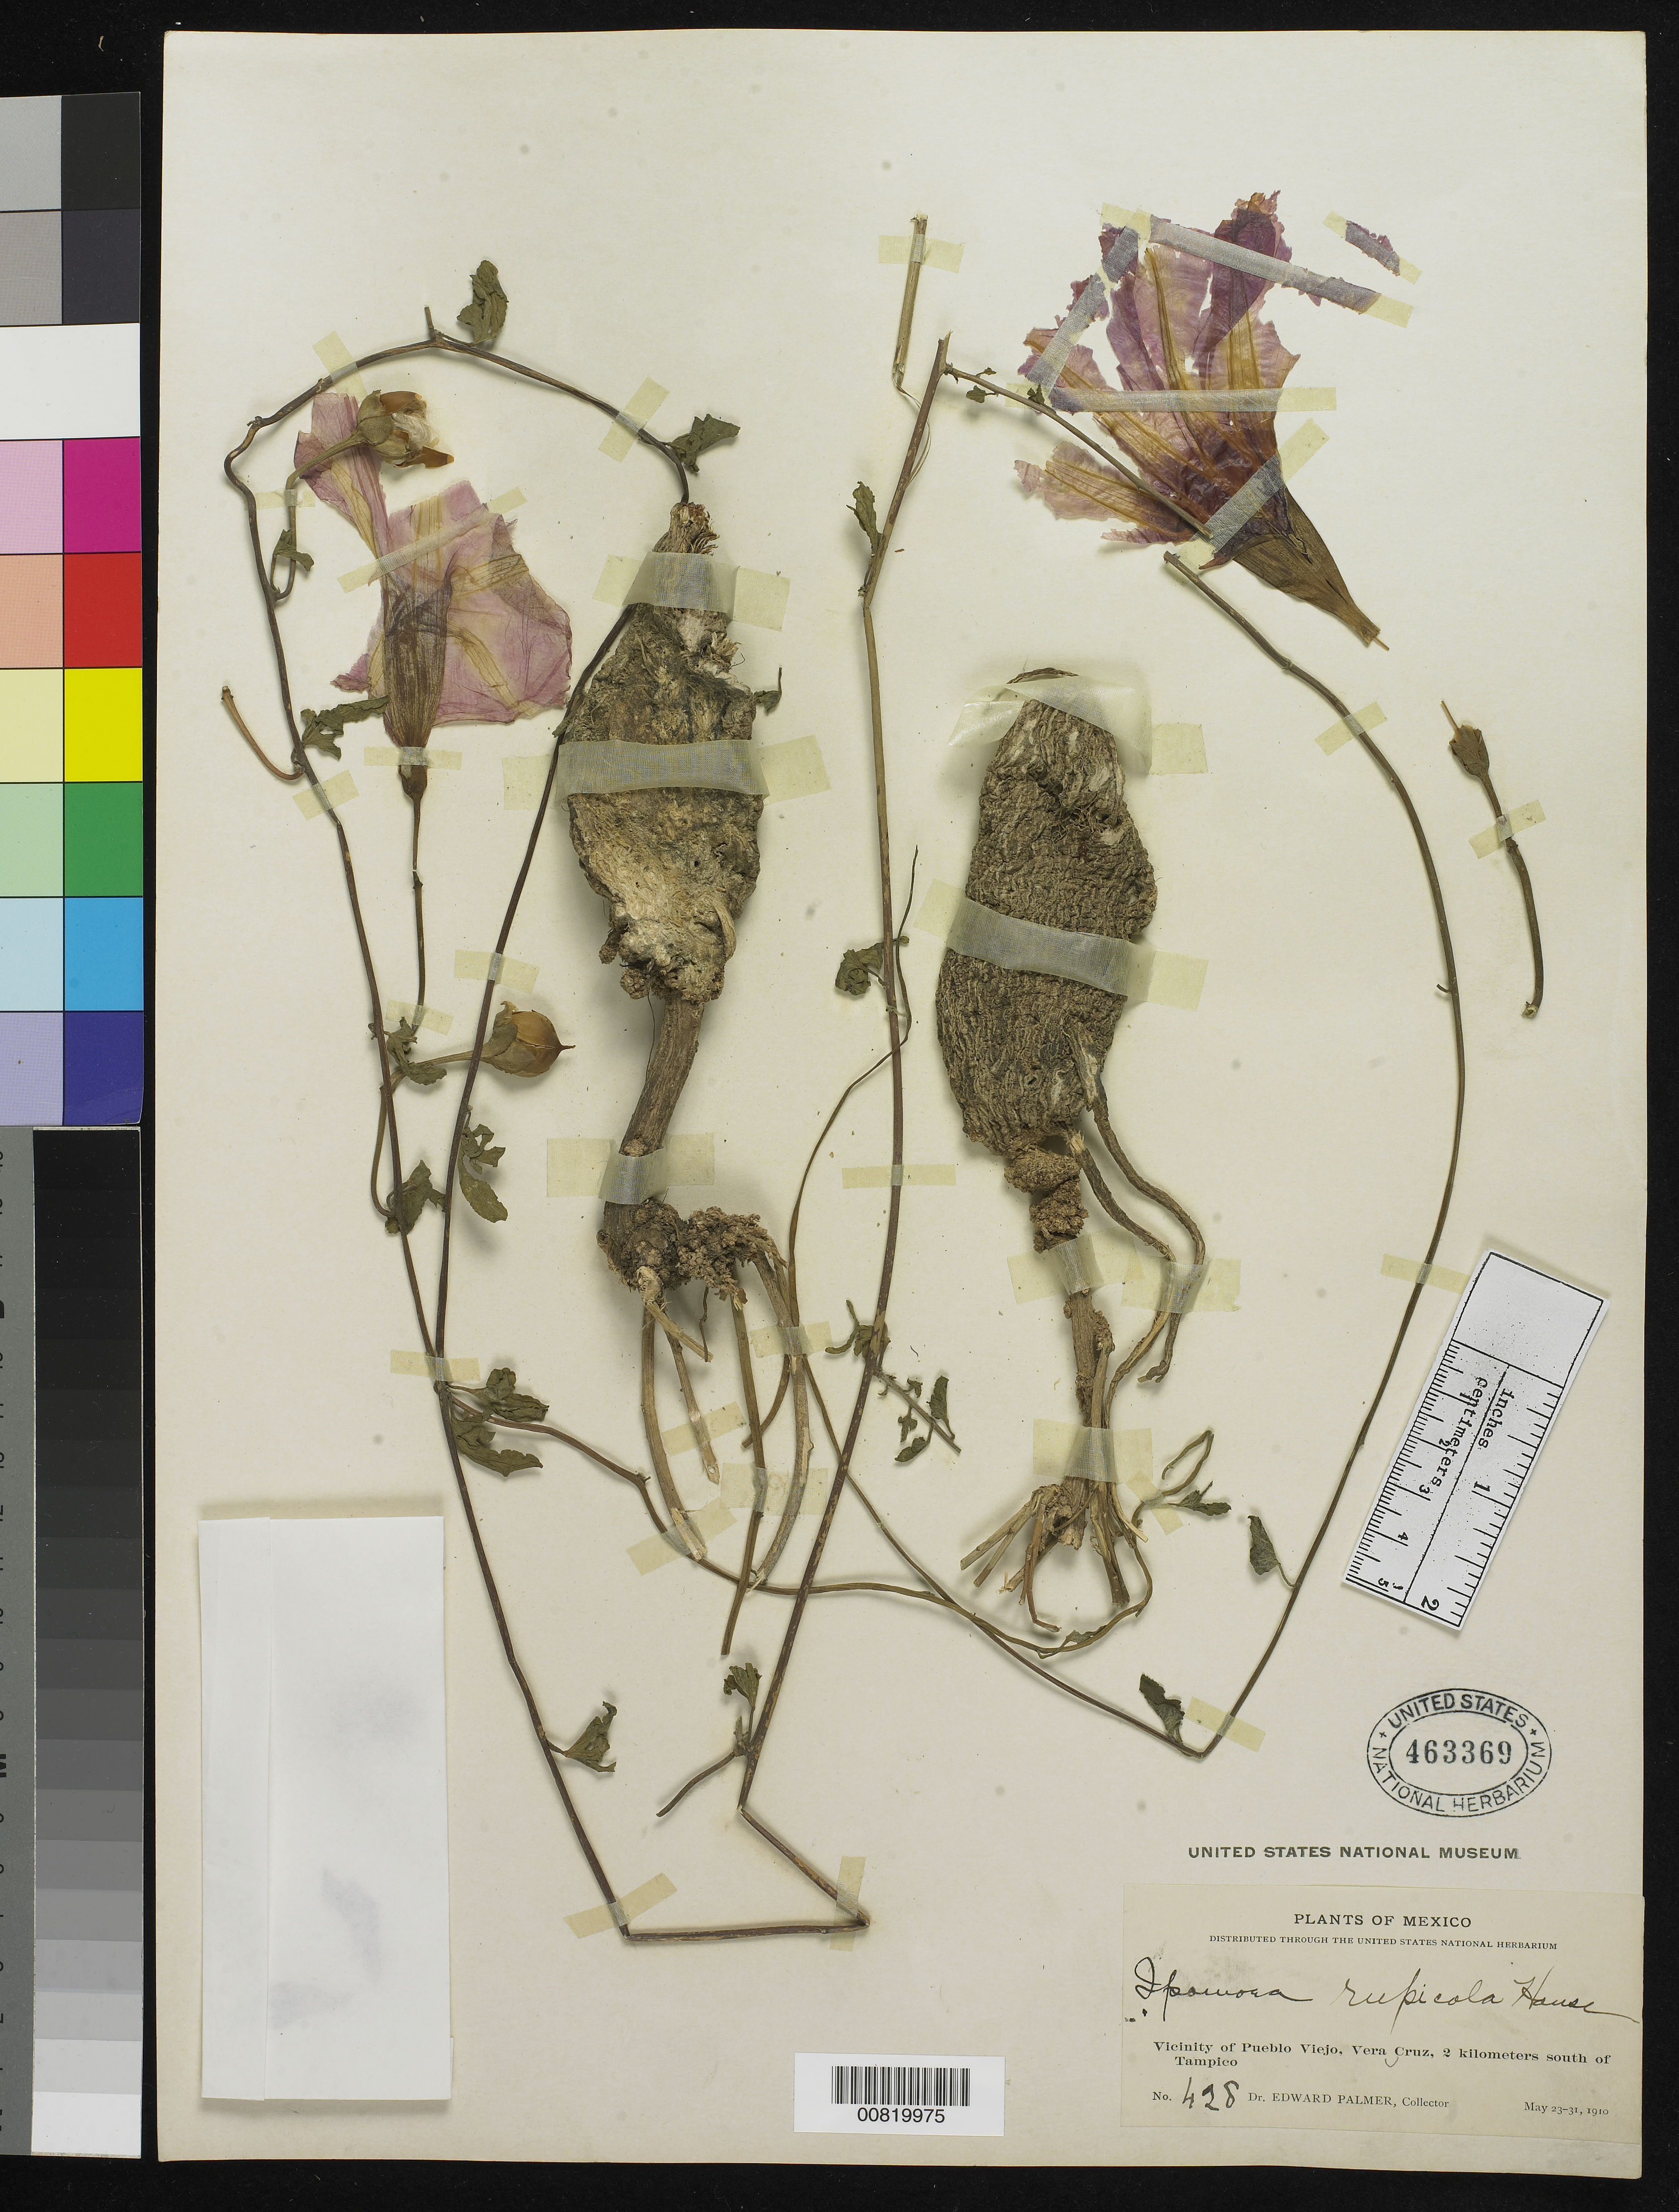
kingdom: Plantae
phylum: Tracheophyta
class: Magnoliopsida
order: Solanales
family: Convolvulaceae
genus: Ipomoea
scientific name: Ipomoea rupicola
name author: House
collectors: E. Palmer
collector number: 428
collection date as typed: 23 May 1910 to 31 May 1910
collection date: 1910-05-23/1910-05-31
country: Mexico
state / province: Veracruz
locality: Vicinity of Pueblo Viejo, Veracruz, 2 kilometers south of Tampico, Tamaulipas.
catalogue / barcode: US 463369